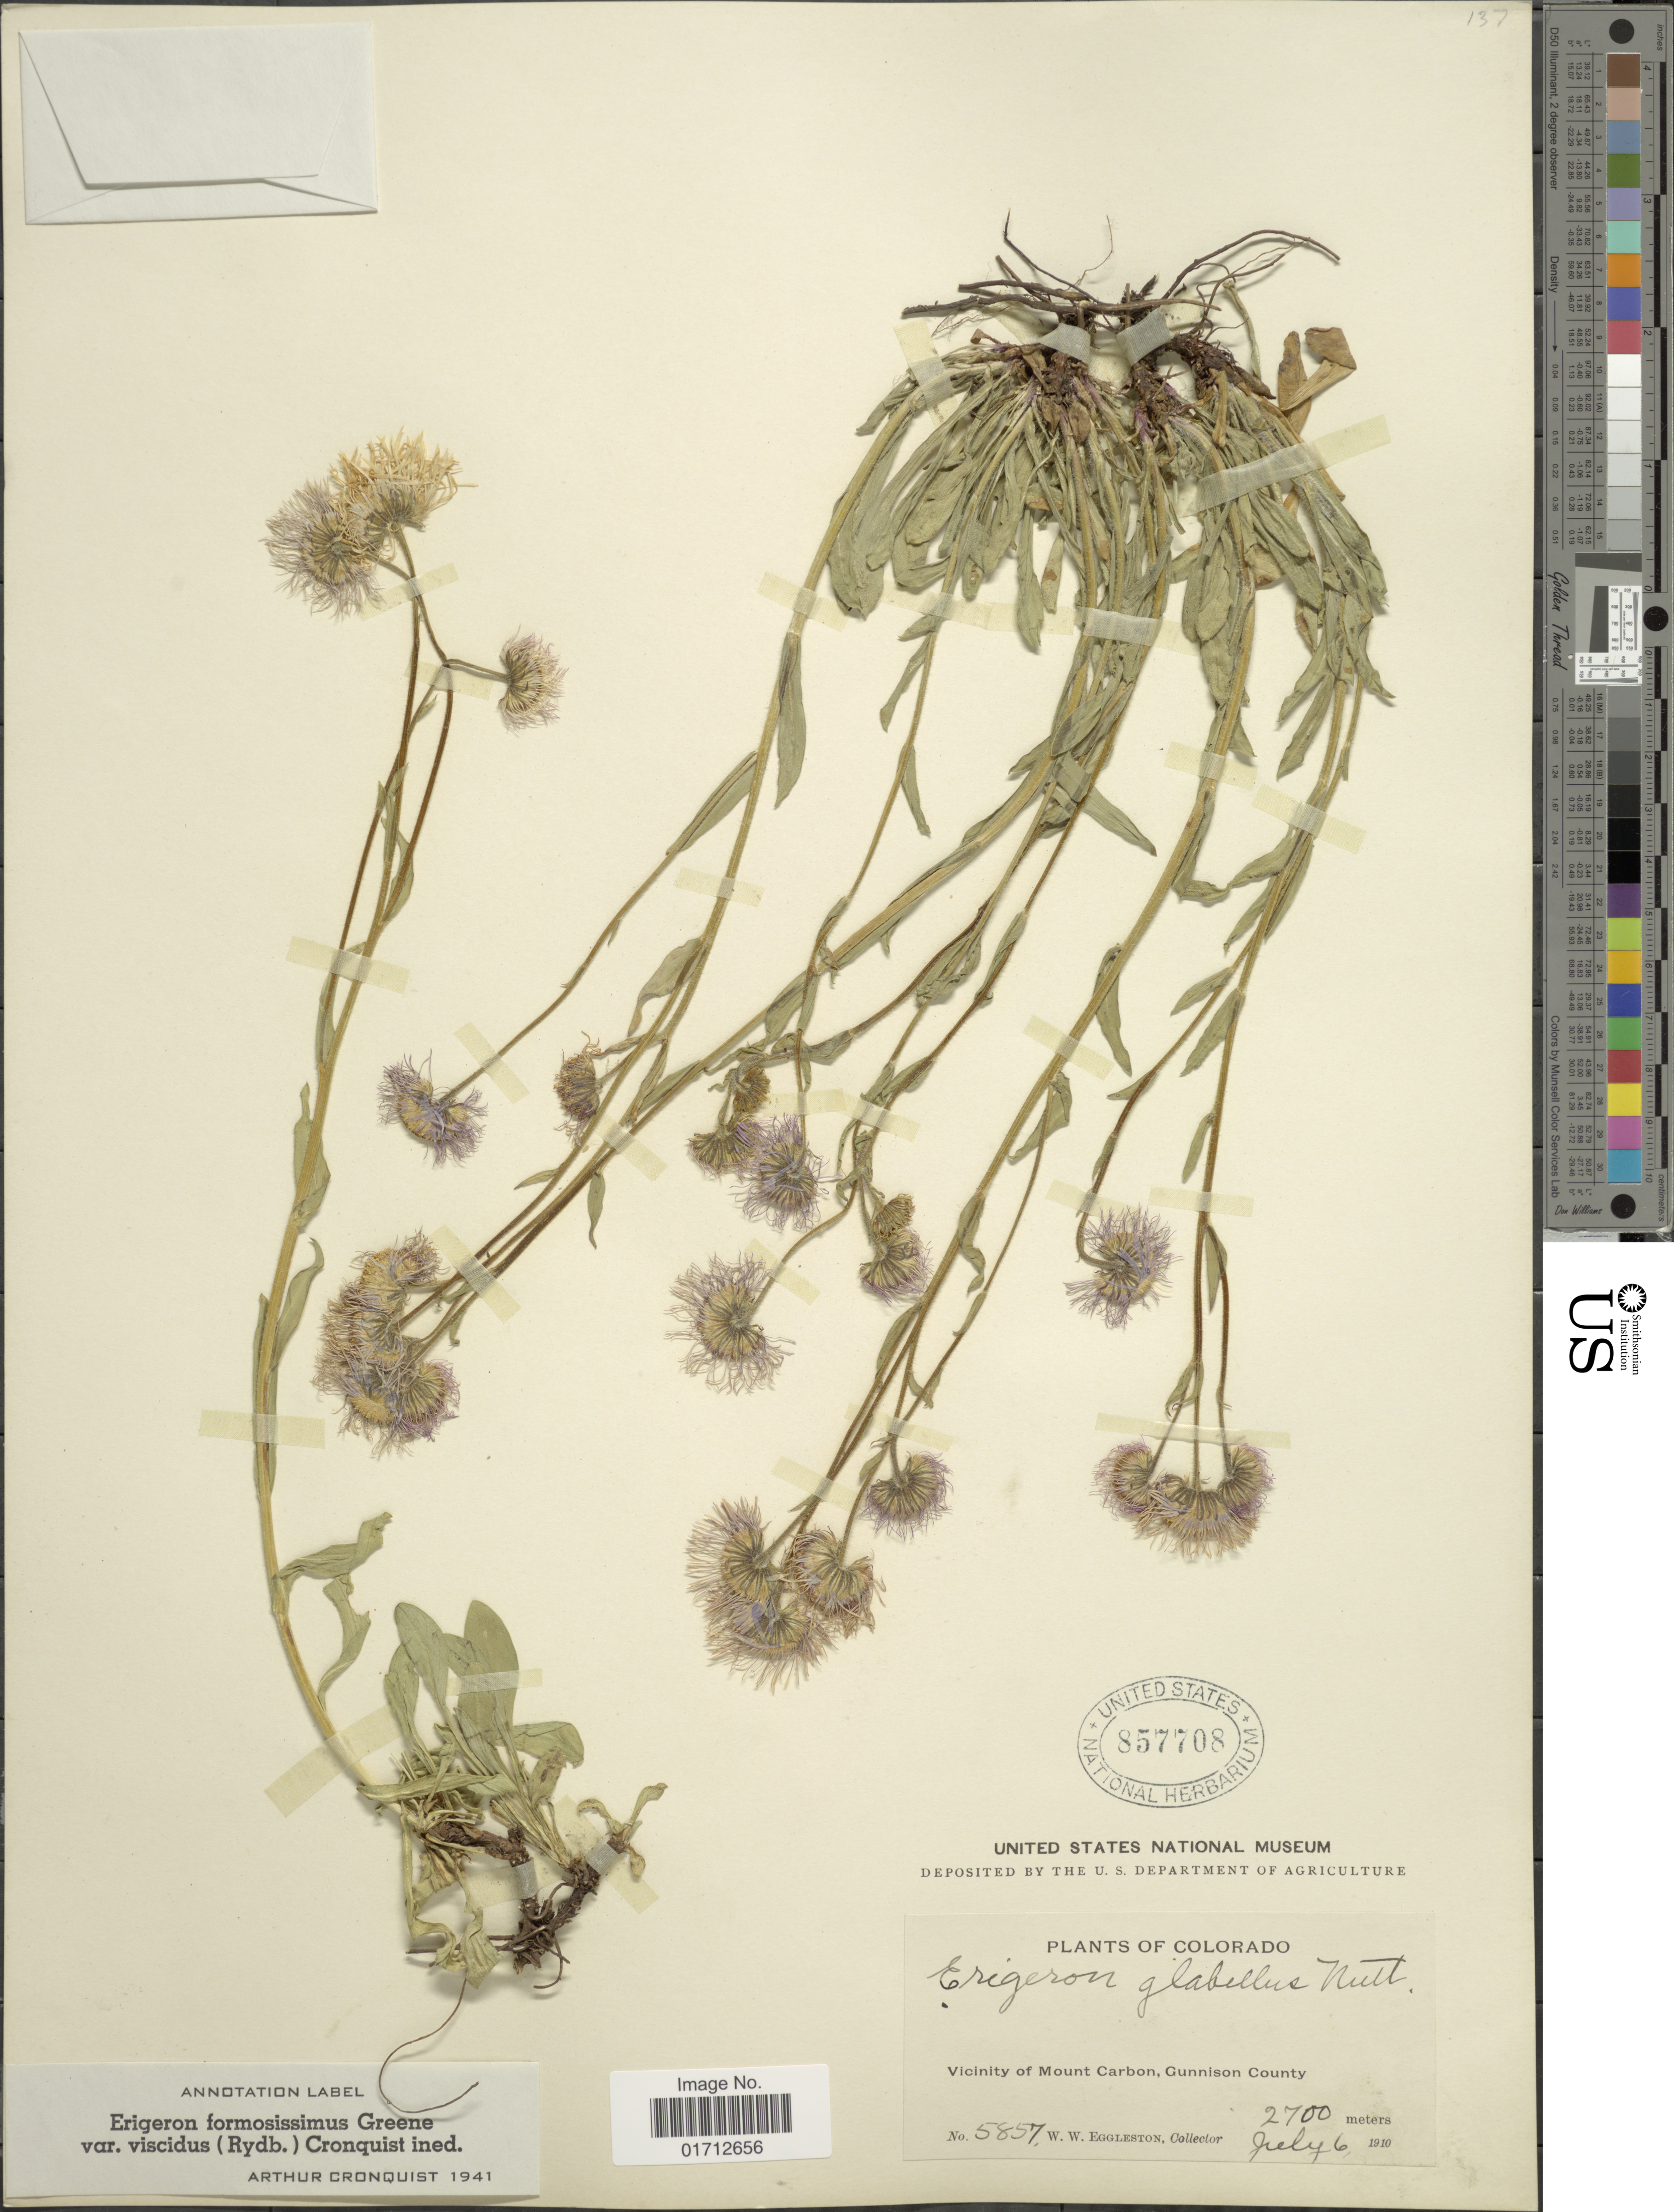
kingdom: Plantae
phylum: Tracheophyta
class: Magnoliopsida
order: Asterales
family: Asteraceae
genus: Erigeron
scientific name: Erigeron formosissimus var. viscidus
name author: (Rydb.) Cronq.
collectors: W. W. Eggleston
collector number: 5857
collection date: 1910-07-06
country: United States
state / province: Colorado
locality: Vicinity of Mount Carbon, Gunnison County.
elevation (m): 2700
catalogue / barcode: US 857708